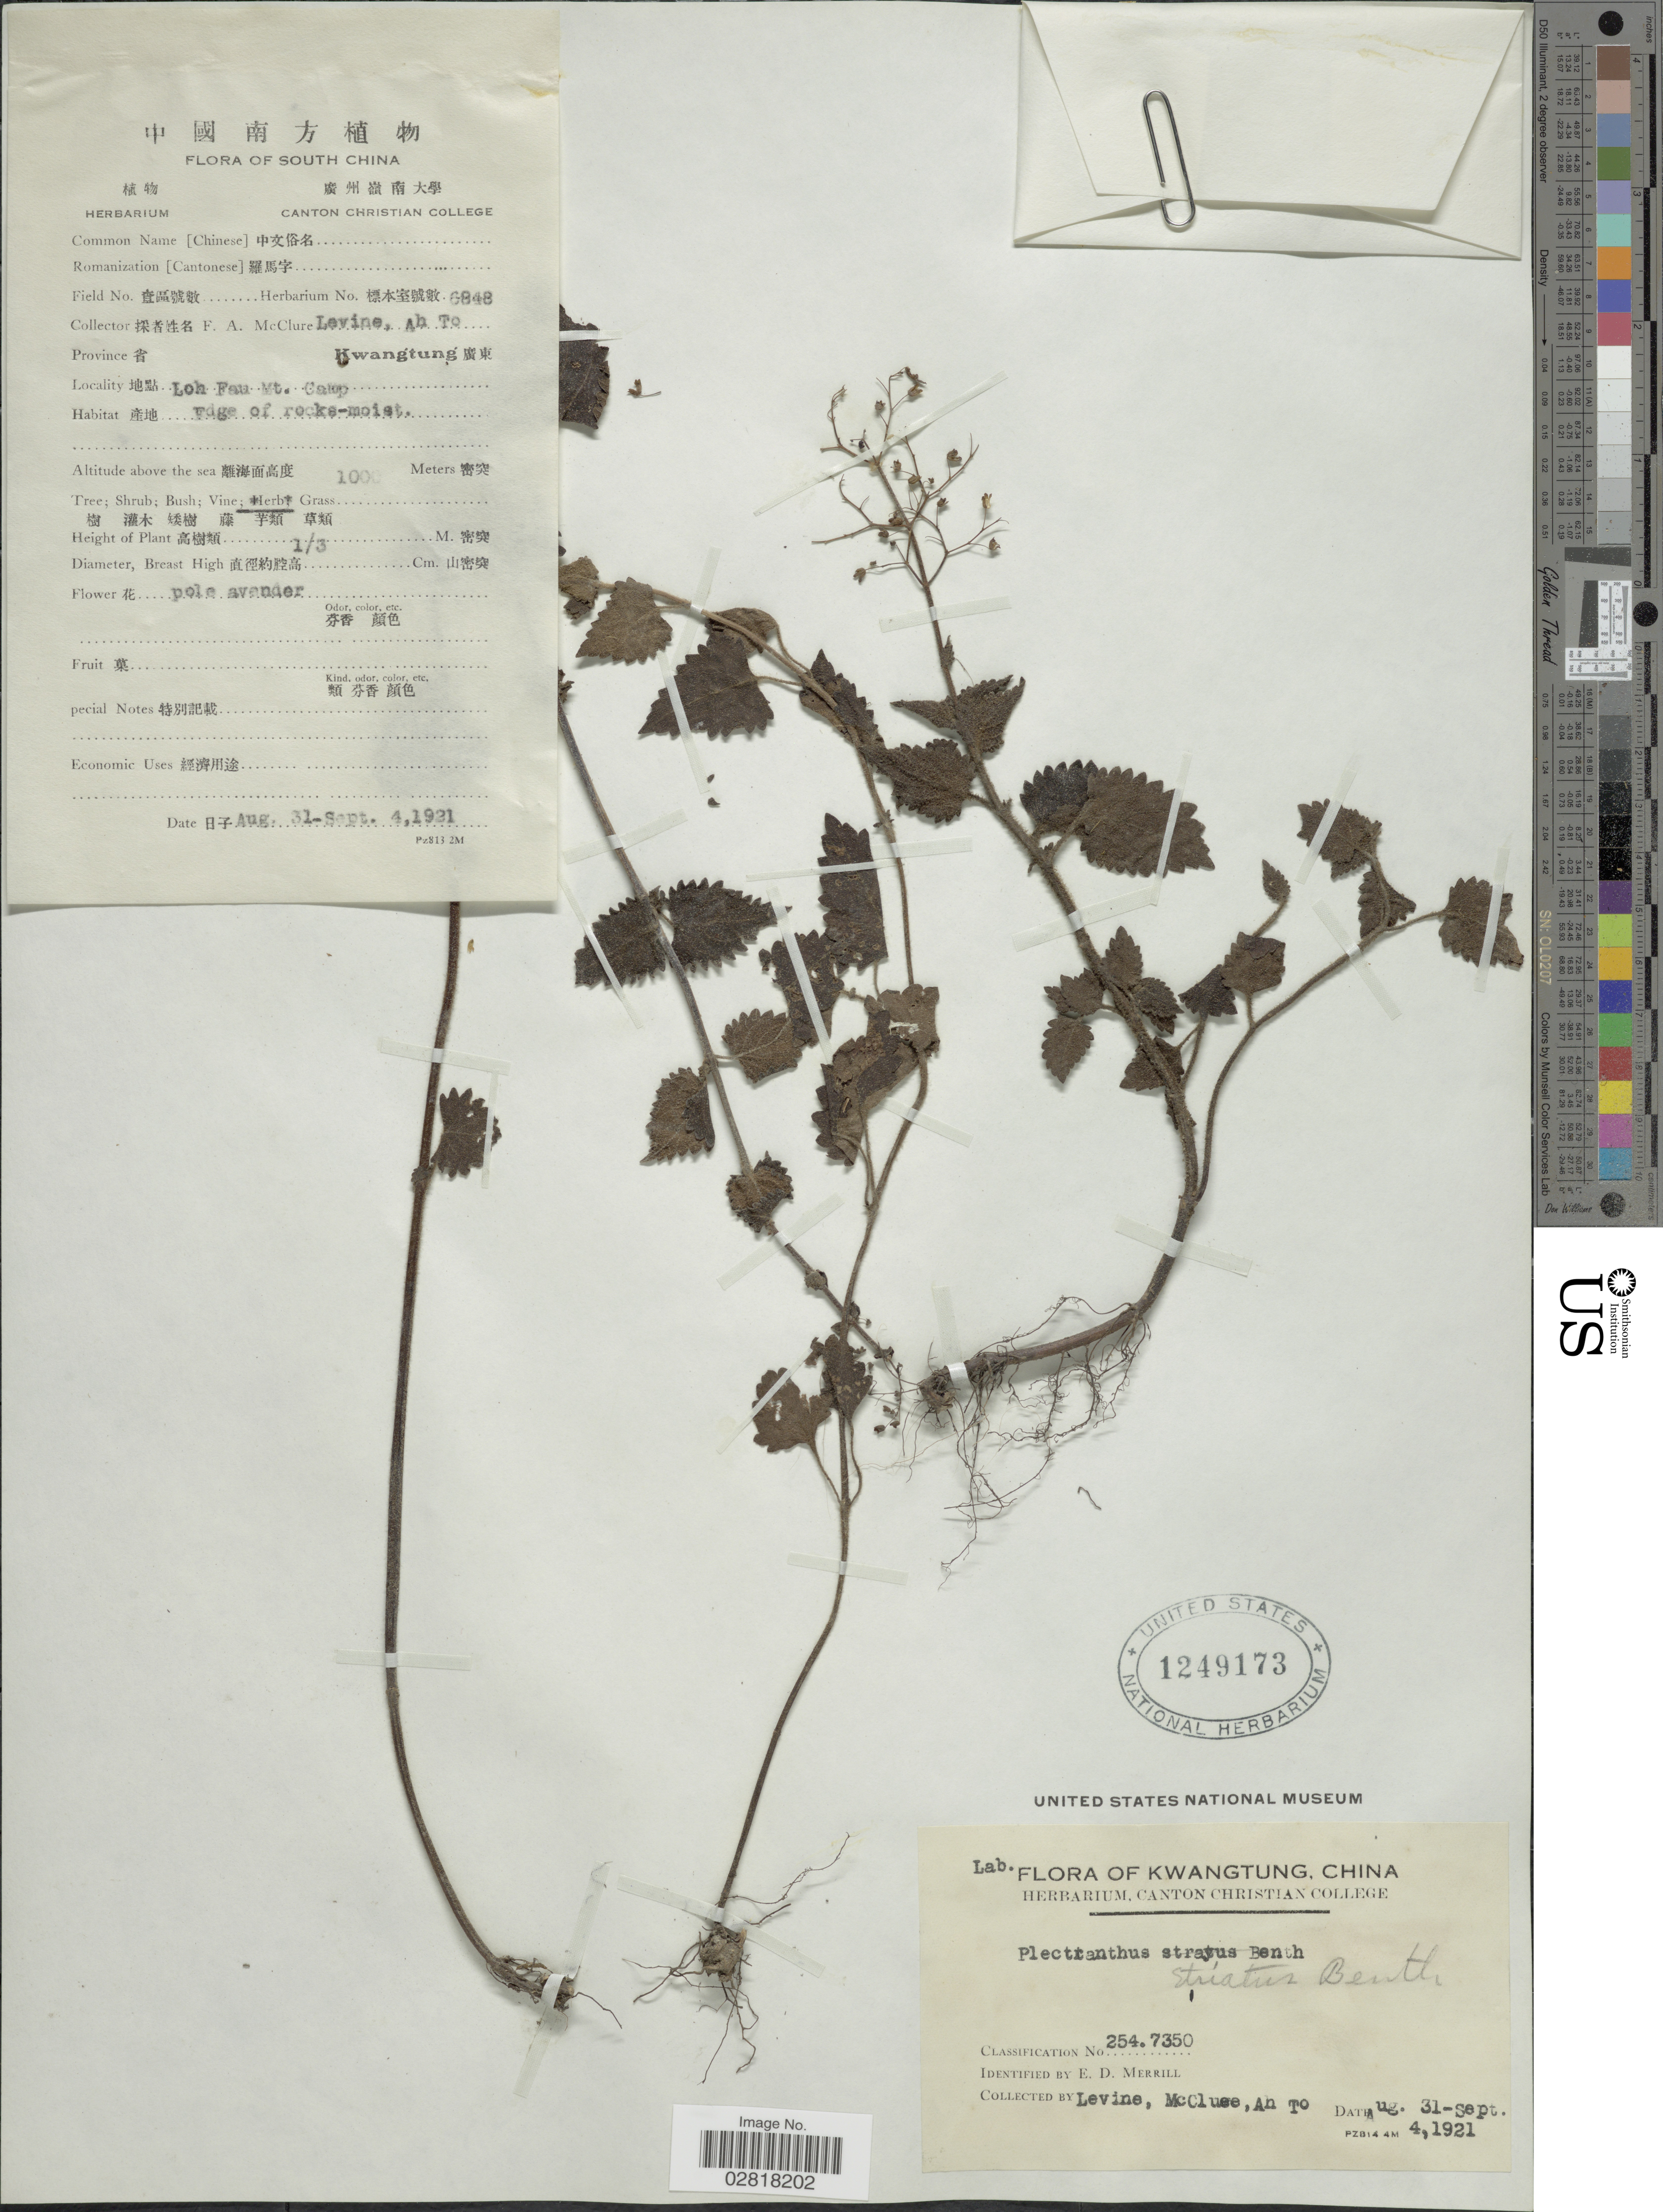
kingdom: Plantae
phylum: Tracheophyta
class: Magnoliopsida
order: Lamiales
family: Lamiaceae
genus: Plectranthus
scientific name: Plectranthus striatus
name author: Benth.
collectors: F. A. McClure, -. Levine & A. To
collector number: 41921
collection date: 1921-08-31/1921-09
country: China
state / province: Guangdong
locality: Kwangtung, South China, Loh Fau Mt. Camp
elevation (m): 1000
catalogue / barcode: US 1249173